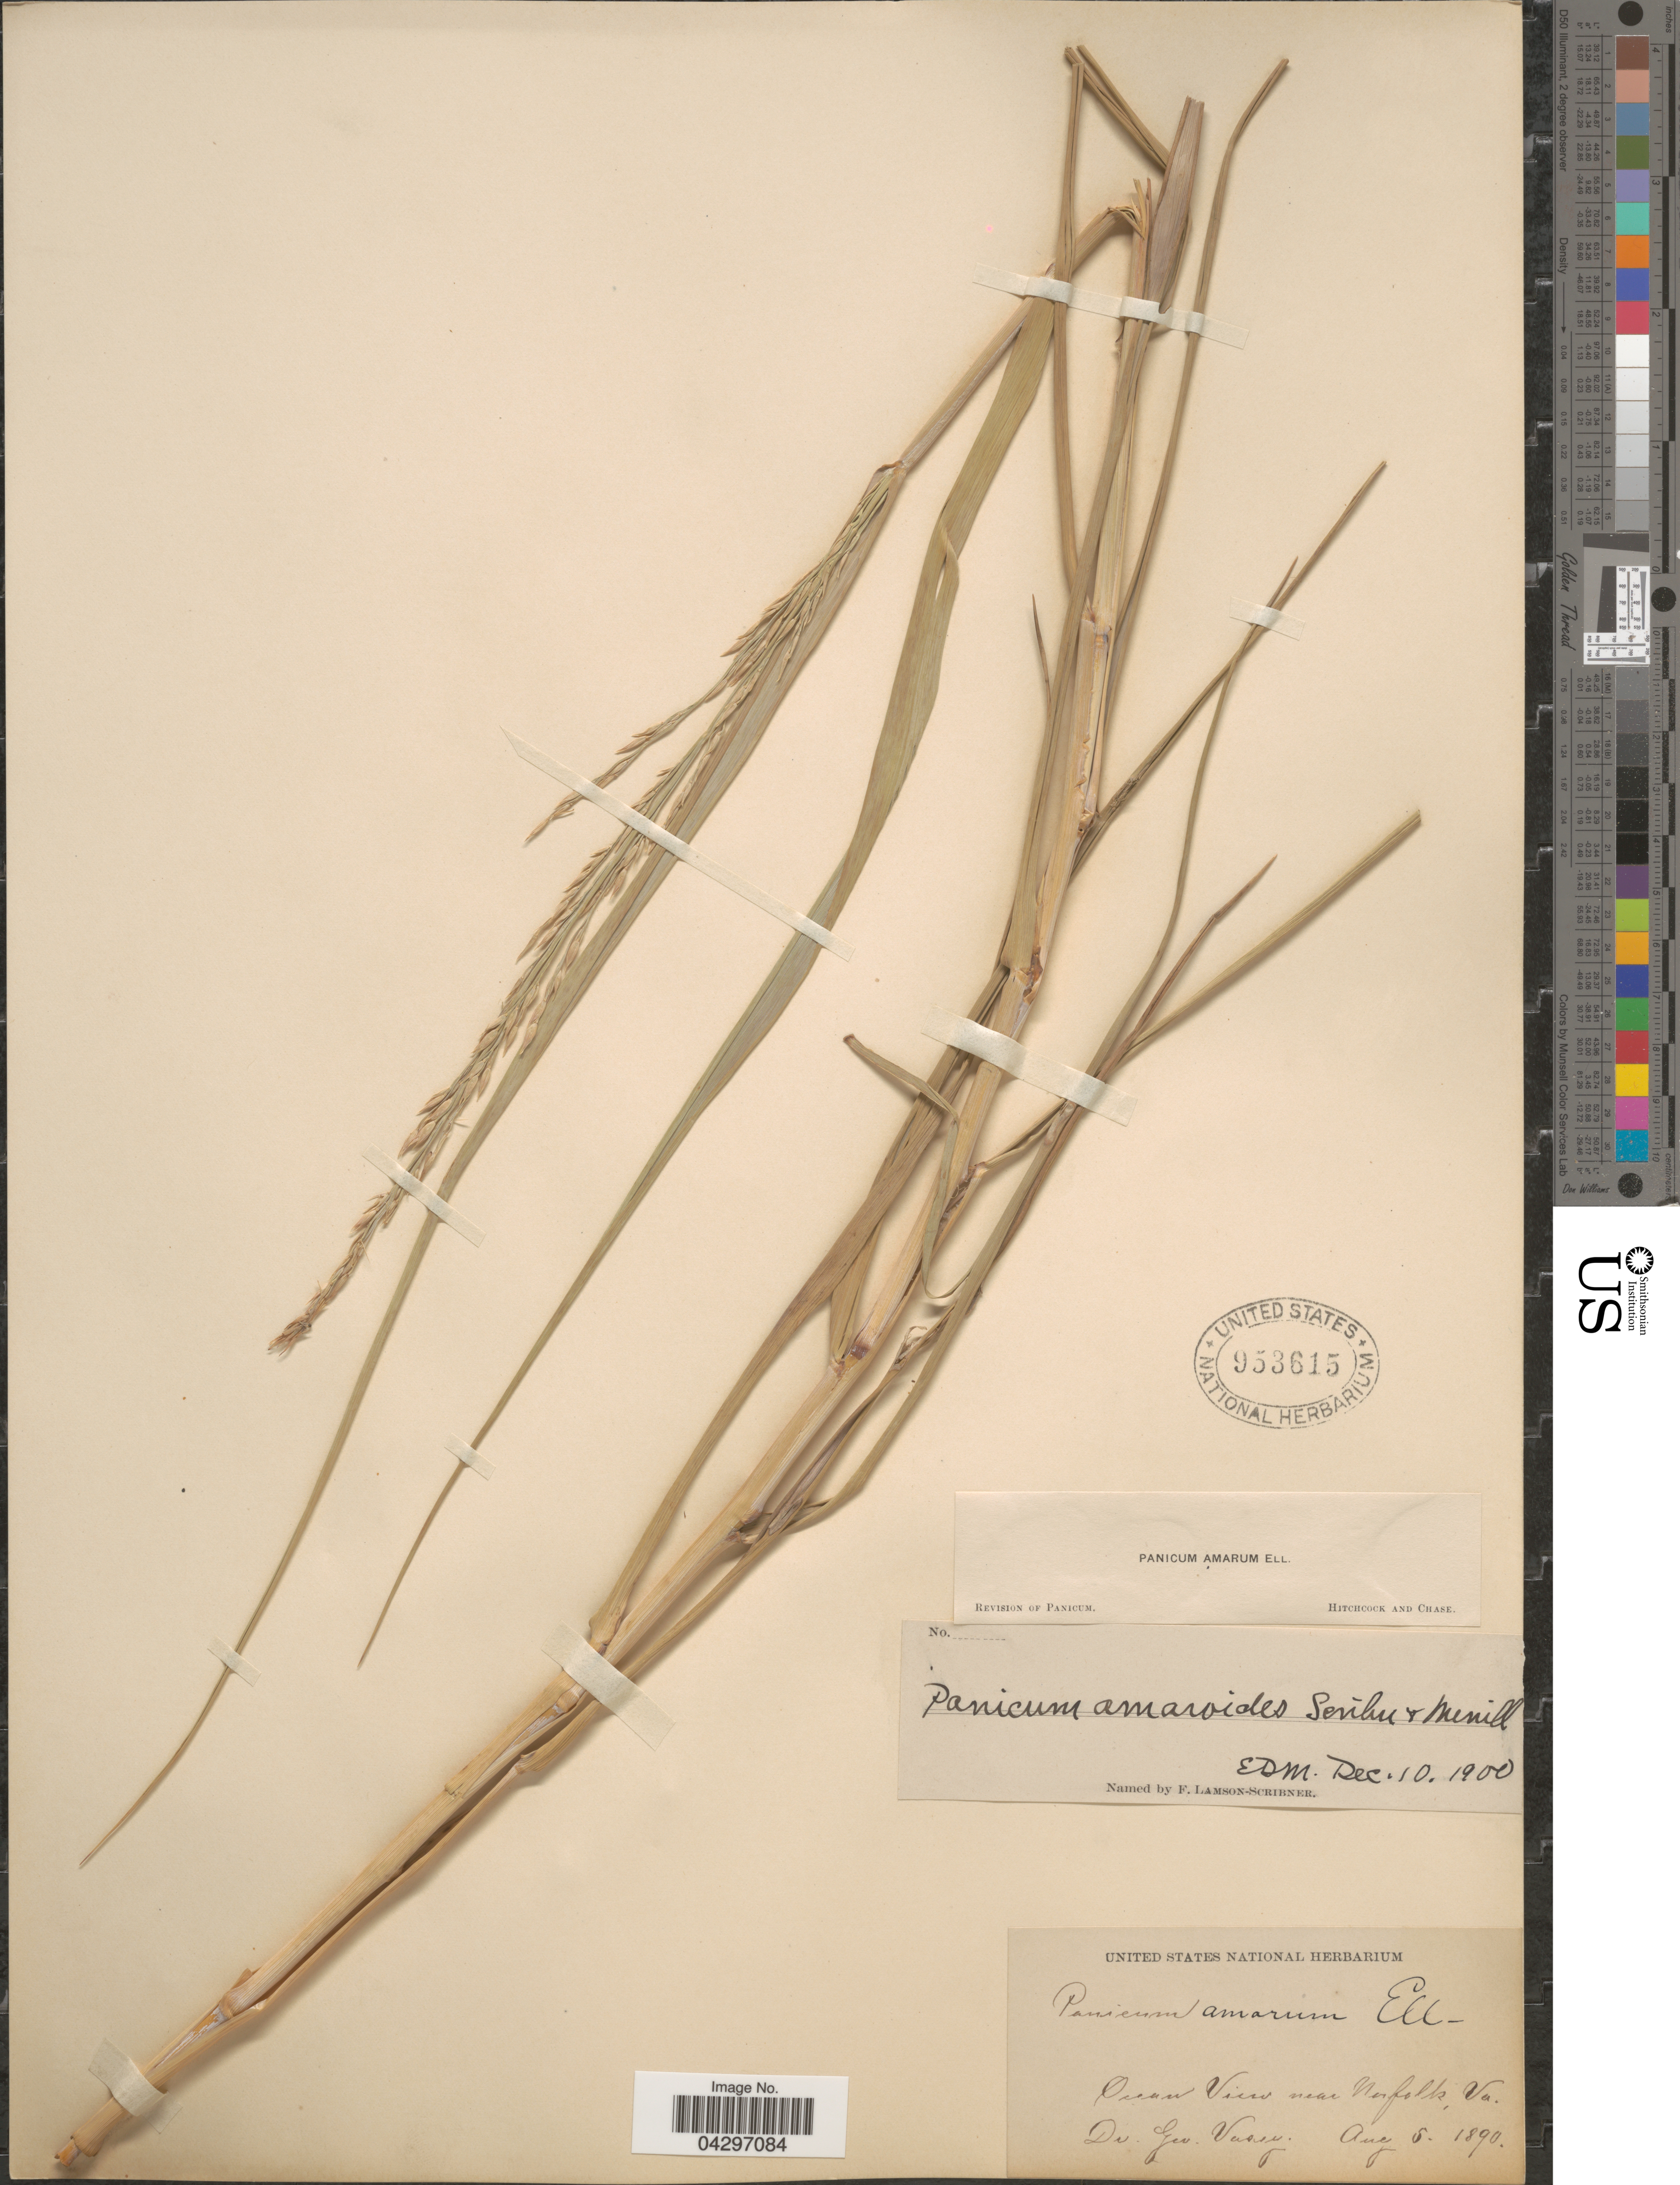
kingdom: Plantae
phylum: Tracheophyta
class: Liliopsida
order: Poales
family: Poaceae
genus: Panicum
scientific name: Panicum amarum var. amarulum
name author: (Hitchc. & Chase) Freckmann & Lelong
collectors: G. R. Vasey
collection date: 1890-08-05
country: United States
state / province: Virginia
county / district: City of Norfolk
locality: Ocean View near Norfolk.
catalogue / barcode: US 953615